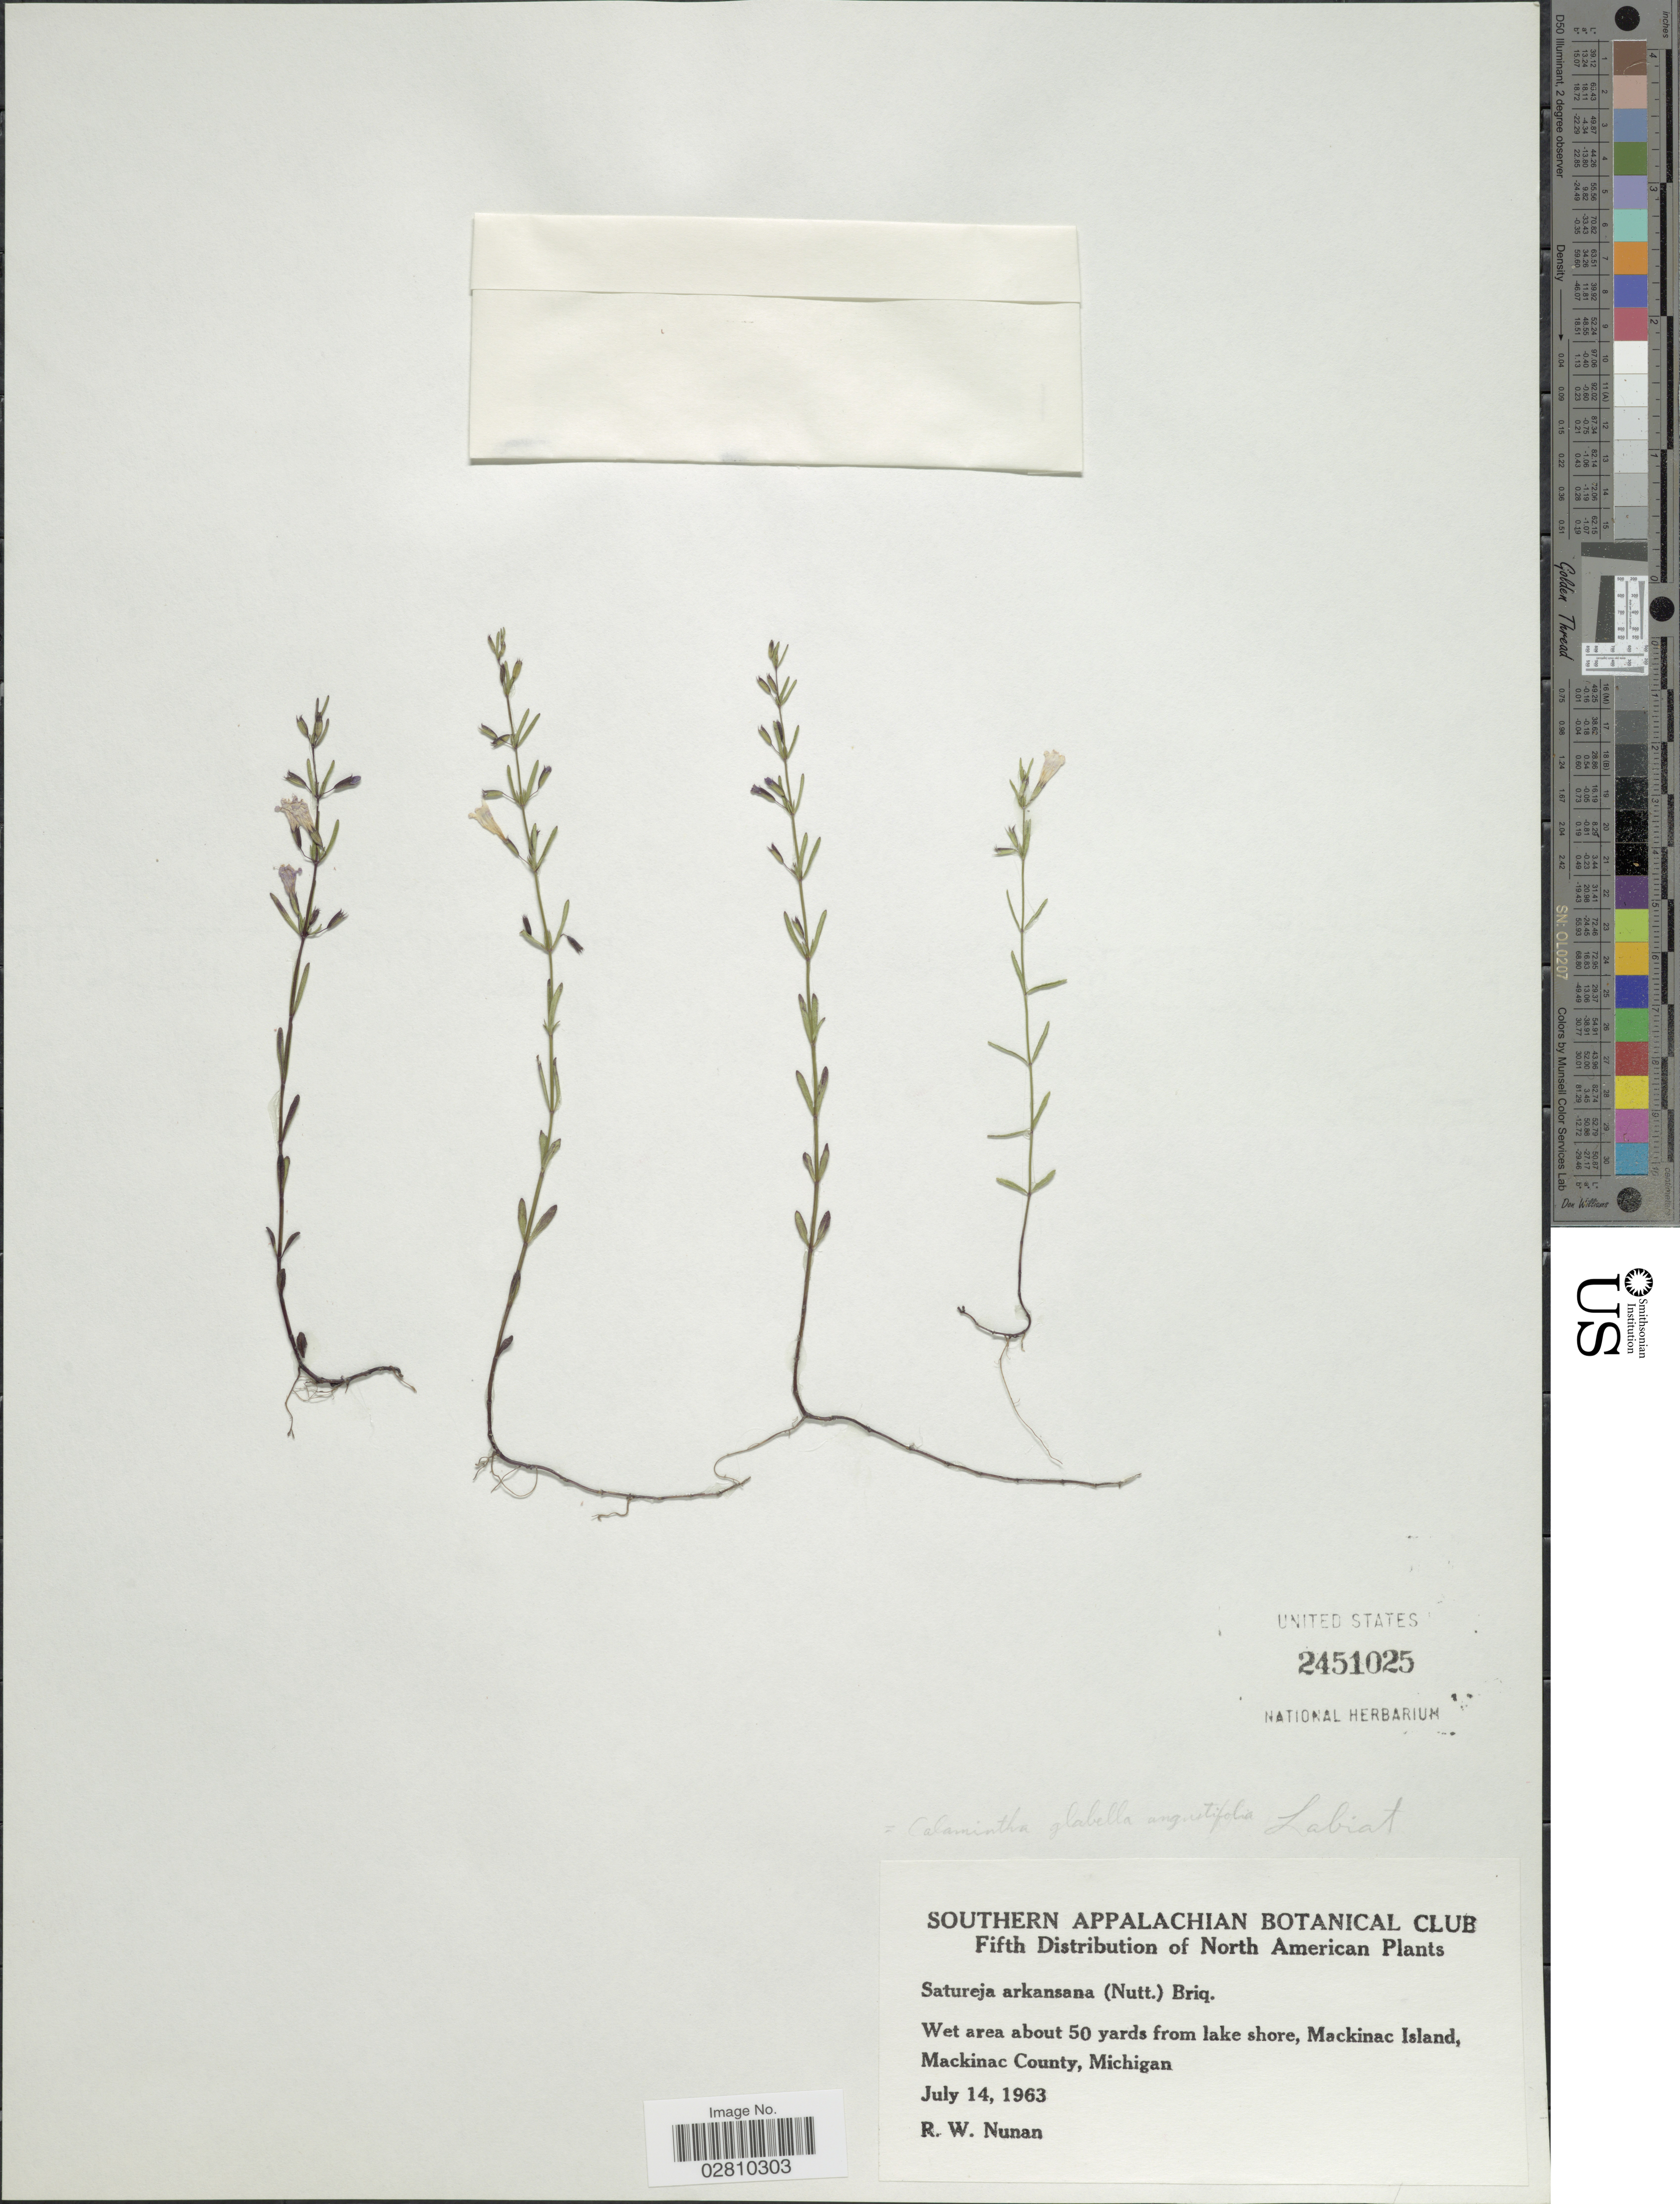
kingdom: Plantae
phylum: Tracheophyta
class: Magnoliopsida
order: Lamiales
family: Lamiaceae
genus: Clinopodium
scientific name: Clinopodium glabrum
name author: (Nutt.) Kuntze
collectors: R. Nunan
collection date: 1963-07-14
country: United States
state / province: Michigan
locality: Wet area about 50 yards from lake shore, Mackinac Island, Mackinac County, Michigan.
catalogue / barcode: US 2451025